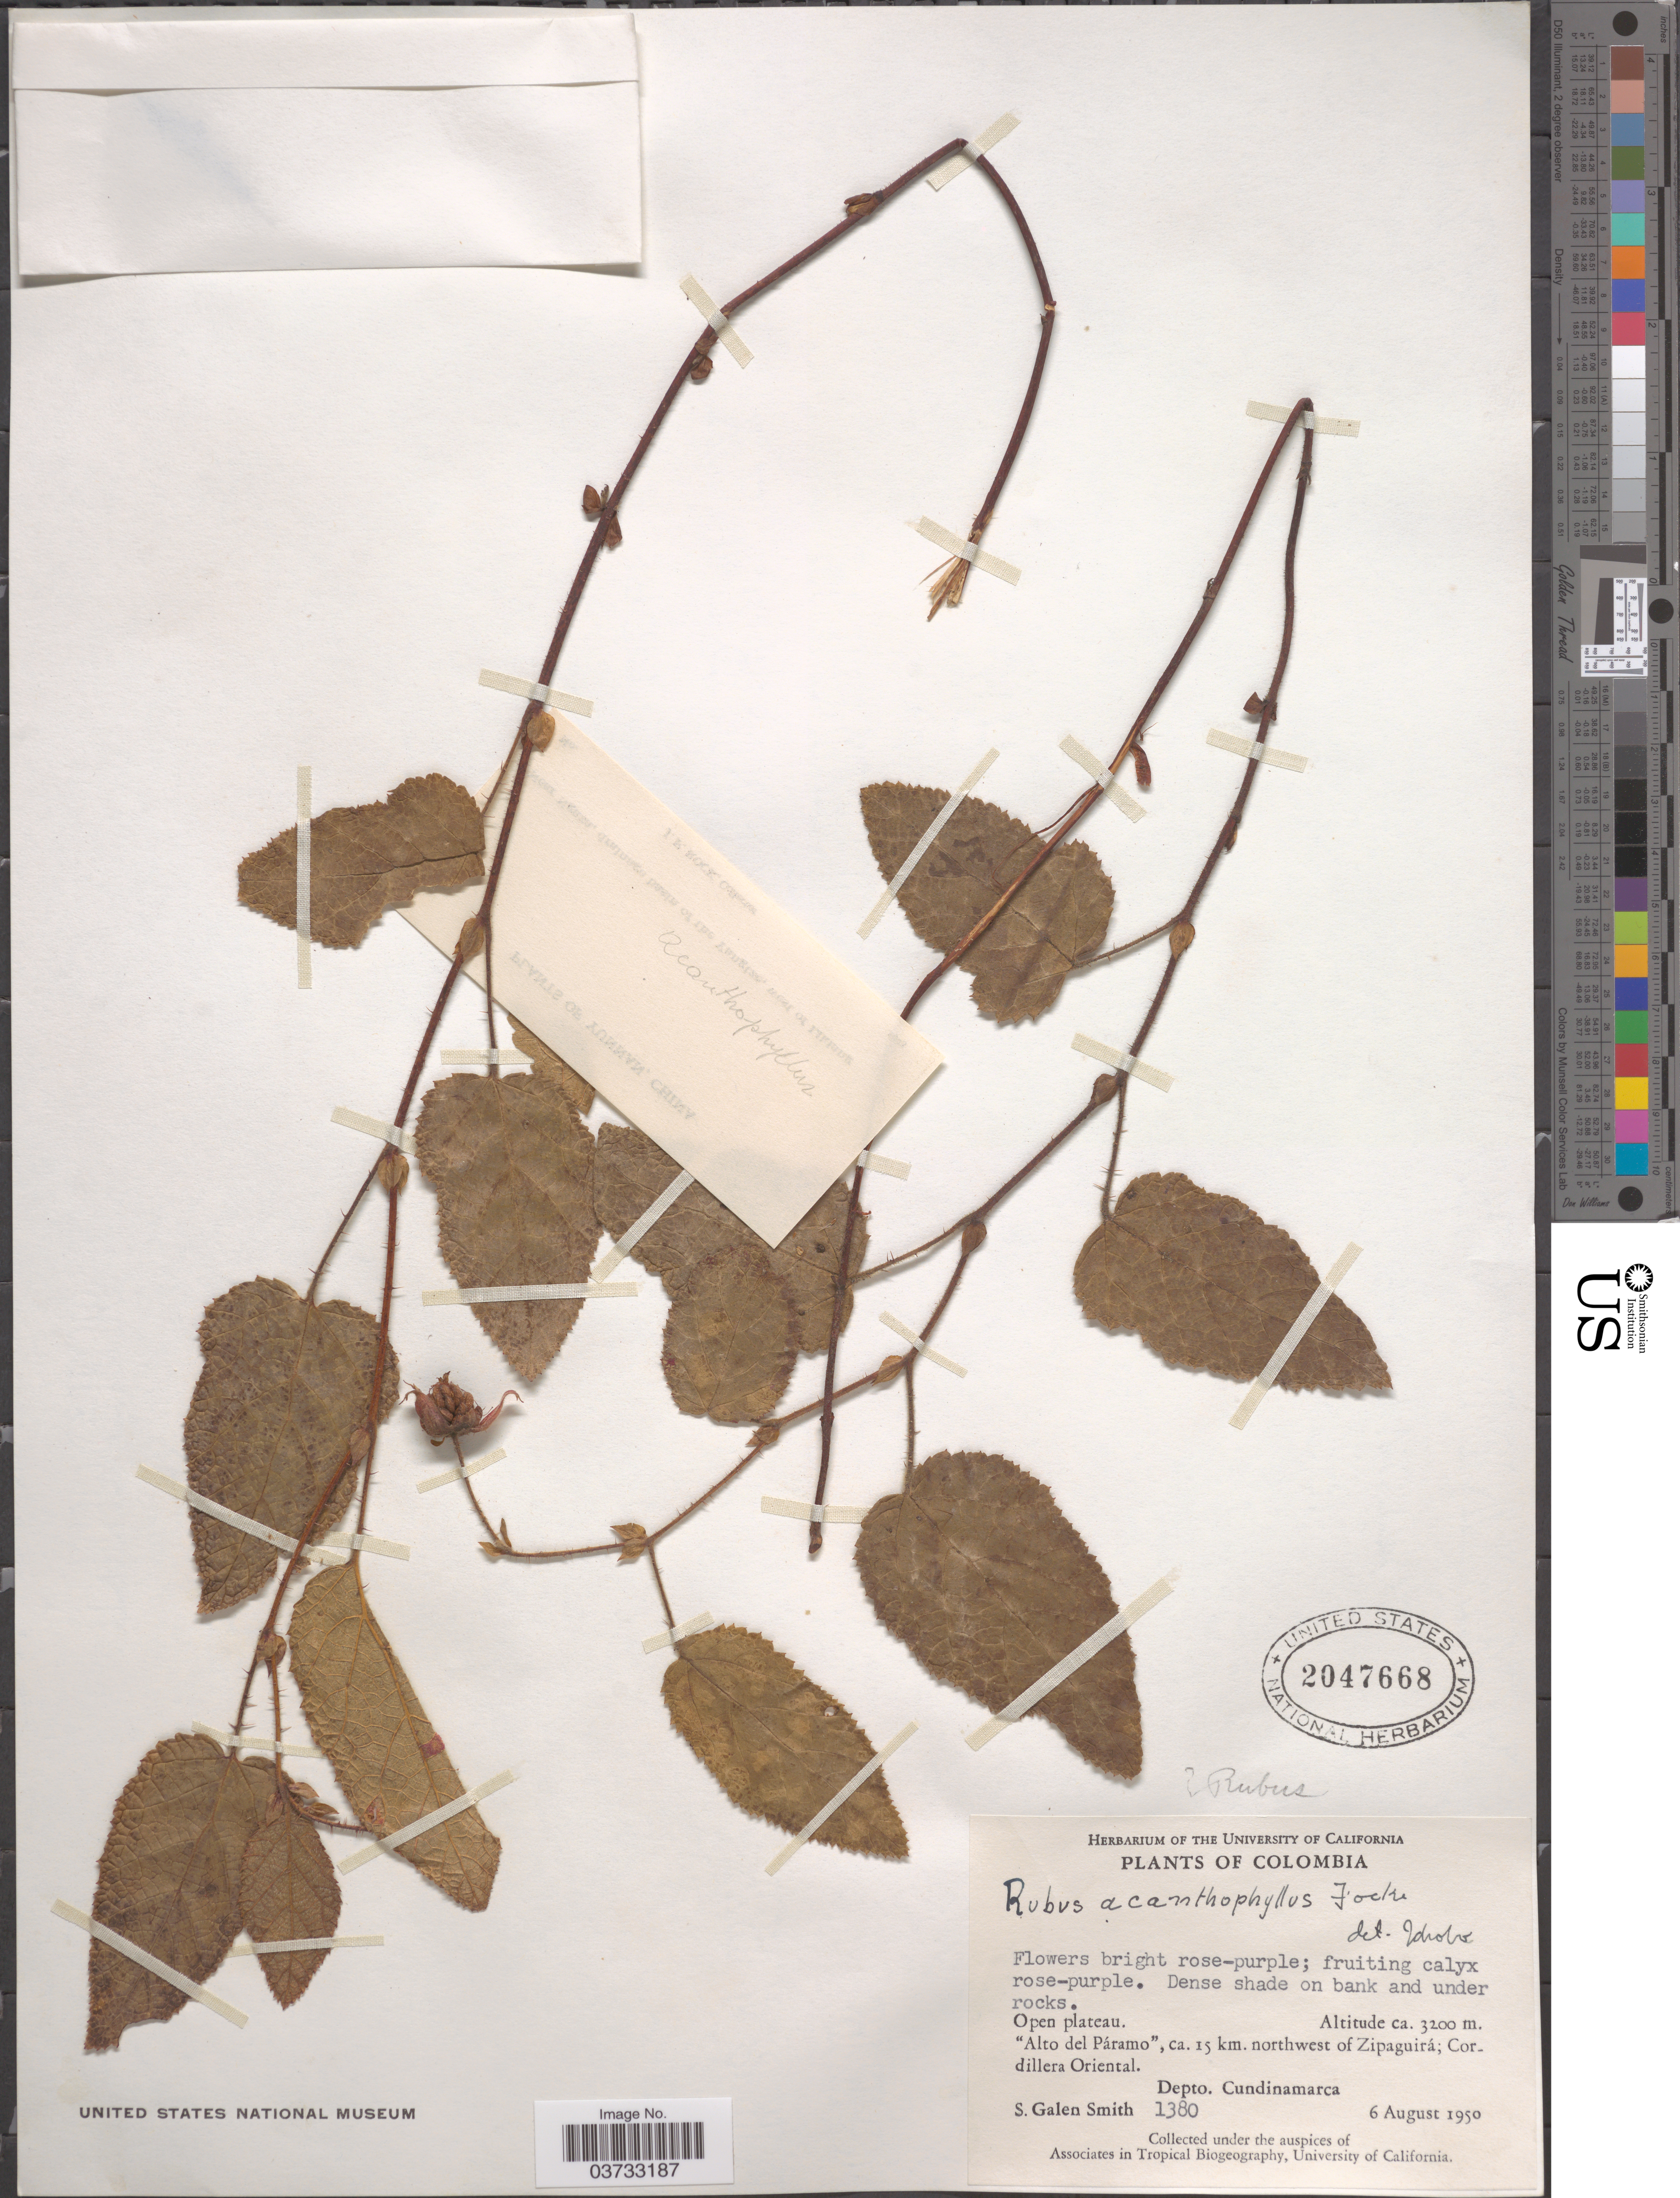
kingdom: Plantae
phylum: Tracheophyta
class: Magnoliopsida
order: Rosales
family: Rosaceae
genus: Rubus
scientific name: Rubus acanthophyllos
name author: Focke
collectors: S. G. Smith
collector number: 1380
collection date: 1950-08-06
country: Colombia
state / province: Cundinamarca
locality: Alto del Páramo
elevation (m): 3200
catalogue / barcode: US 2047668